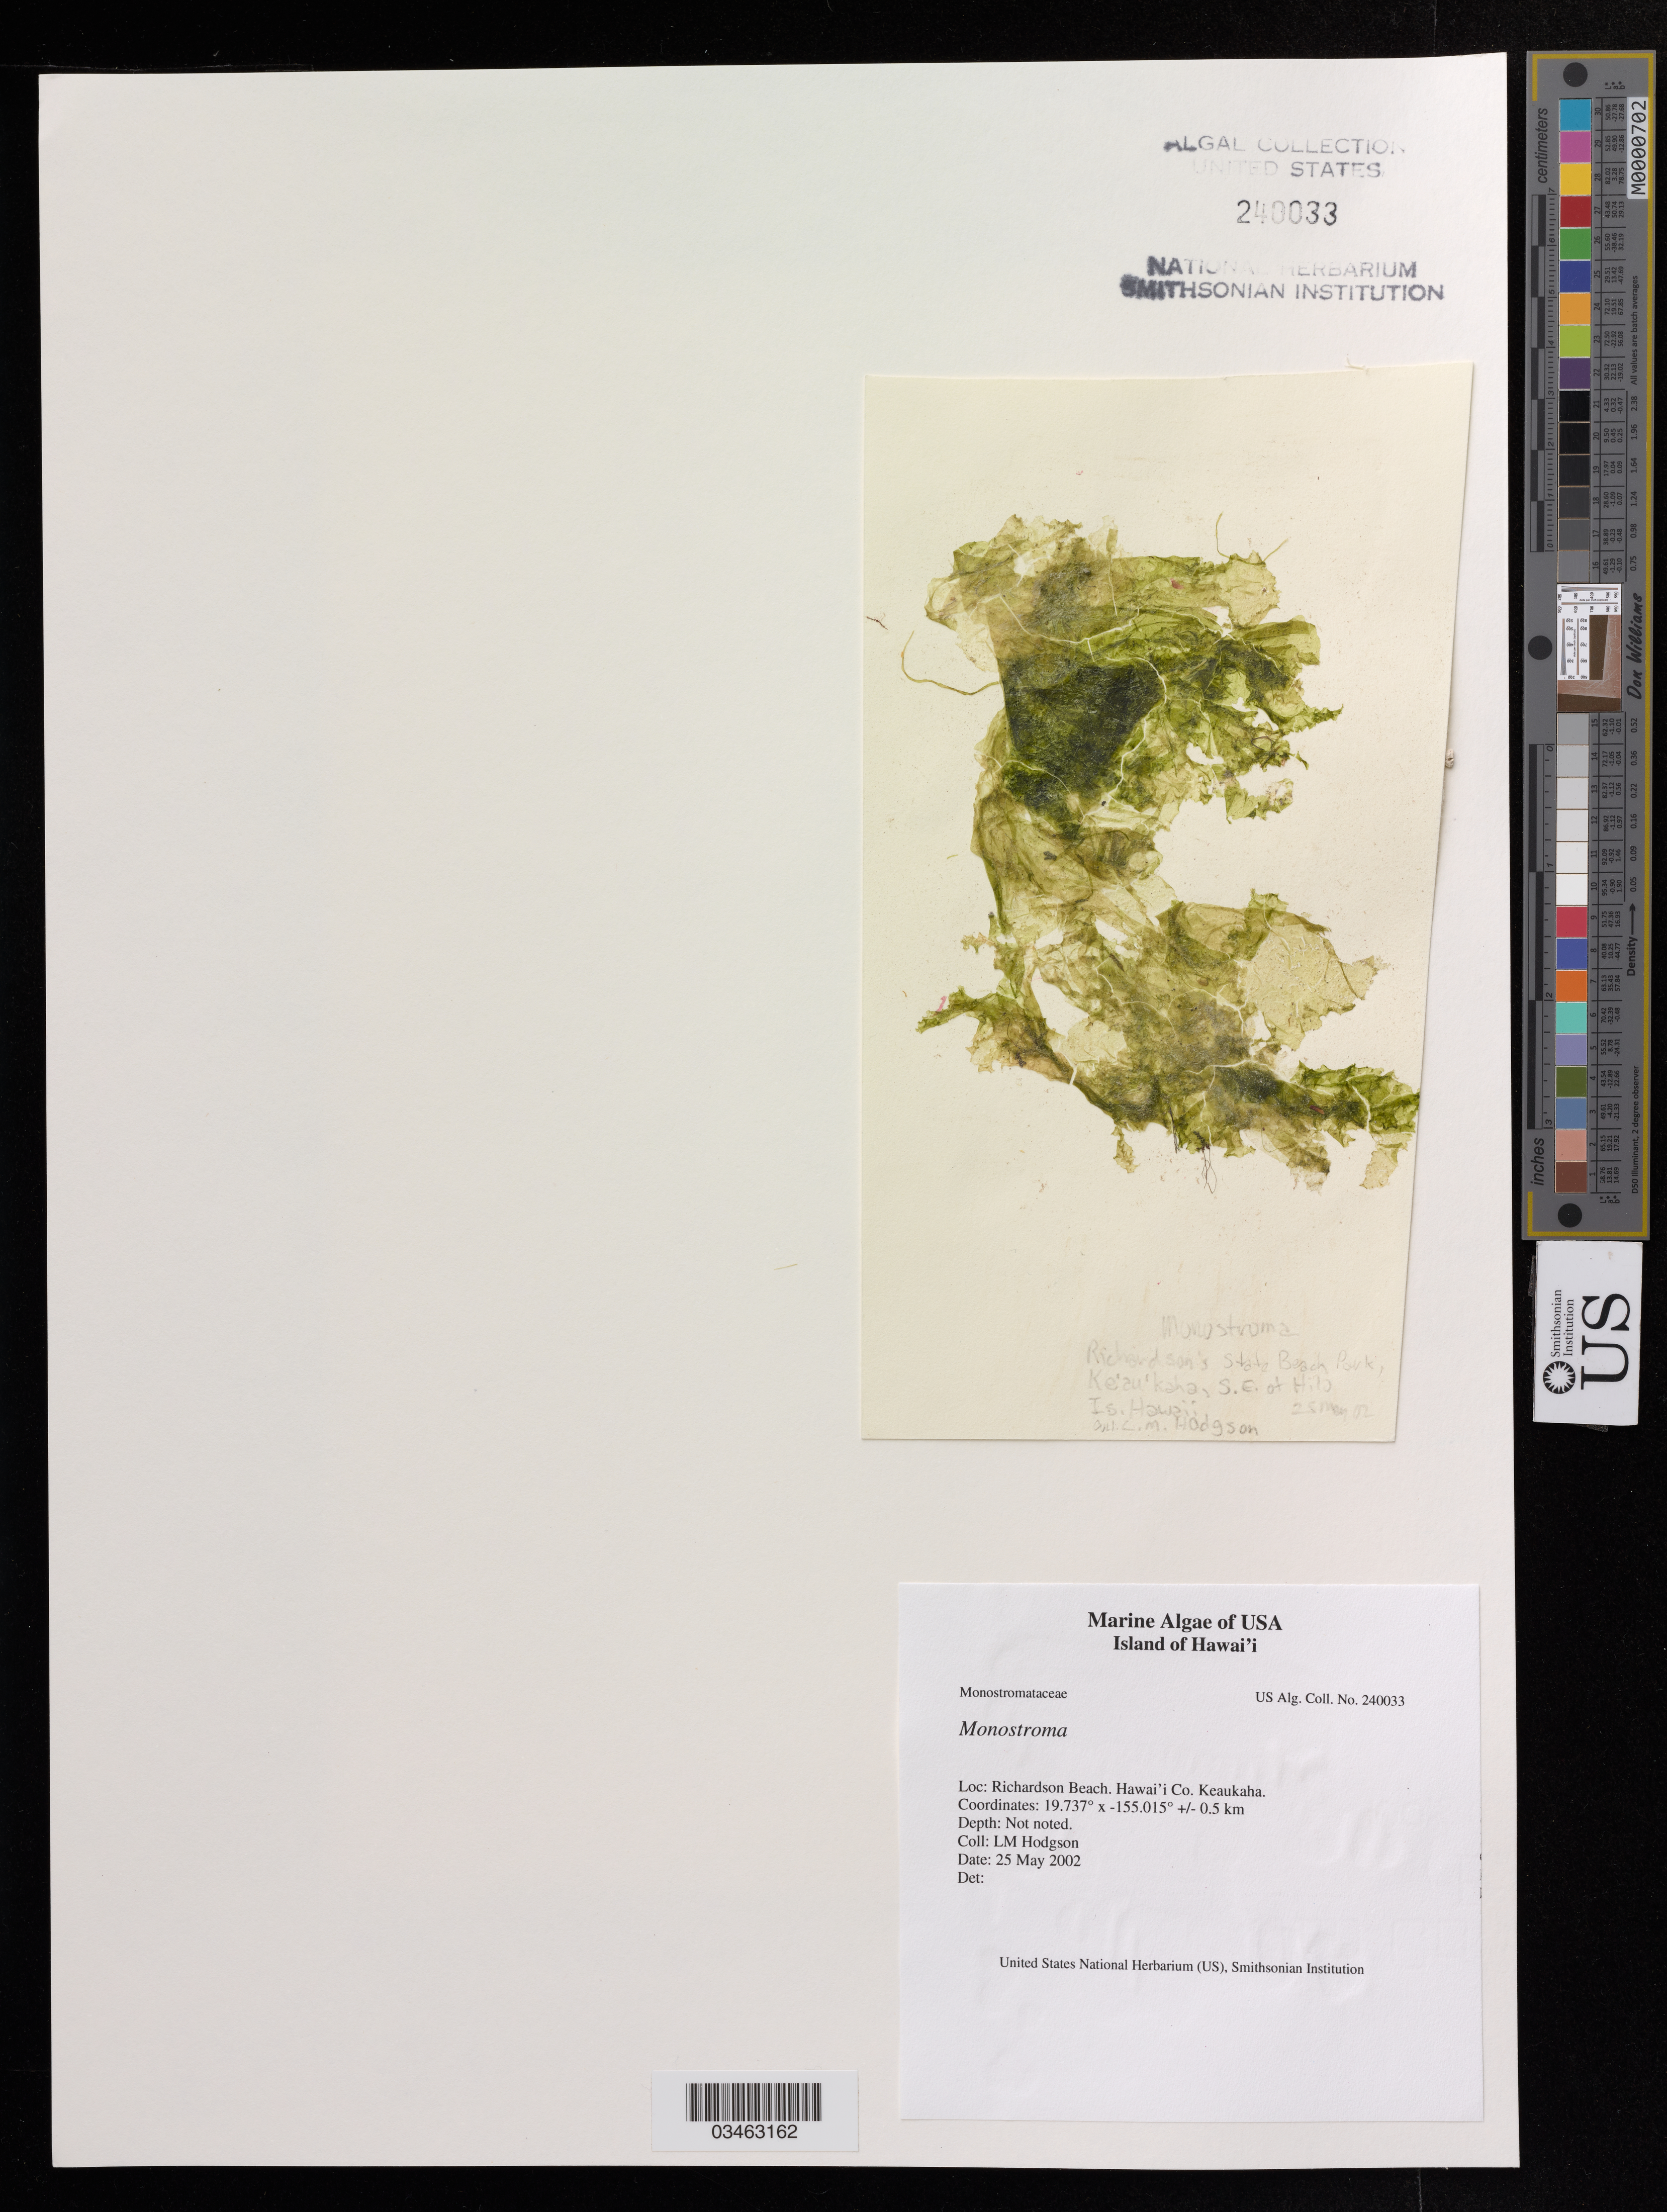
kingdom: Plantae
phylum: Chlorophyta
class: Ulvophyceae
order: Ulvales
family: Monostromataceae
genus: Monostroma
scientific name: Monostroma sp.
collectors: L. M. Hodgson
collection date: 2002-05-25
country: United States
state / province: Hawaii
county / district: Hawaii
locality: Richardson Beach. Keaukaha.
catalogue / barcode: US 240033